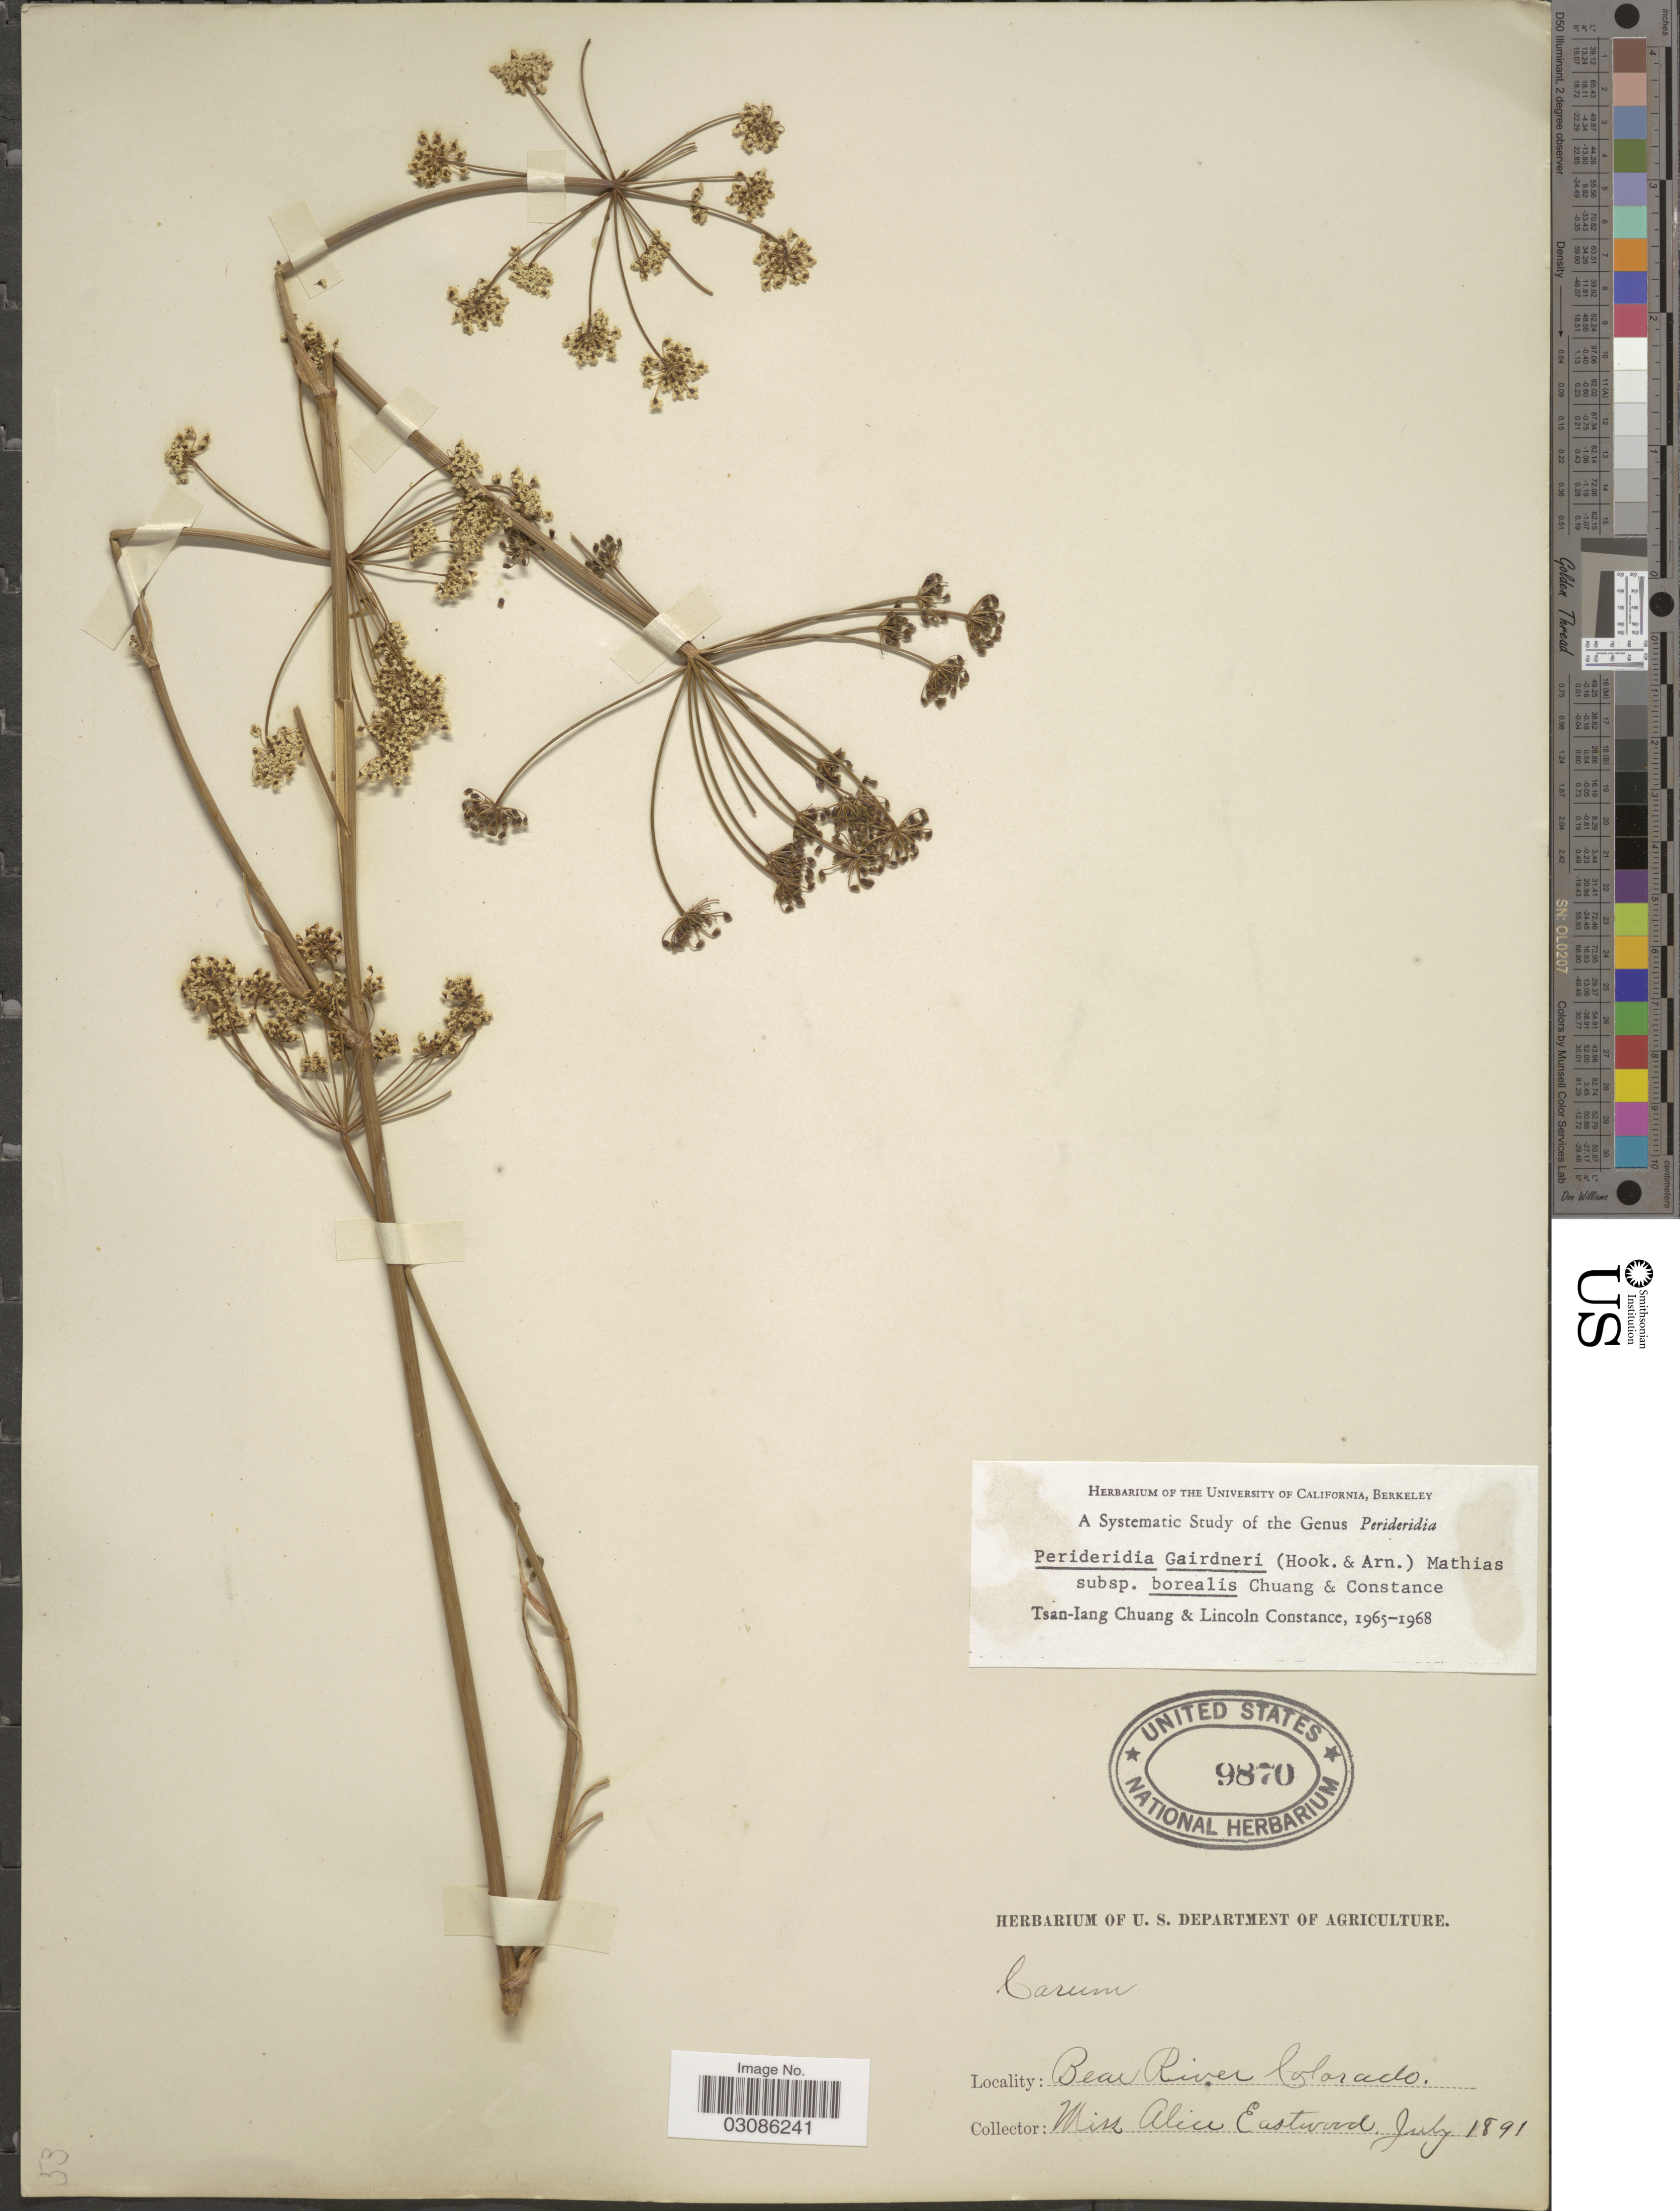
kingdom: Plantae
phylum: Tracheophyta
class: Magnoliopsida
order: Apiales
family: Apiaceae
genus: Perideridia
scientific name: Perideridia gairdneri subsp. borealis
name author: T.I. Chuang & Constance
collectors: A. Eastwood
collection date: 1891-07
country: United States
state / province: Colorado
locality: Bear River.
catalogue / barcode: US 9870